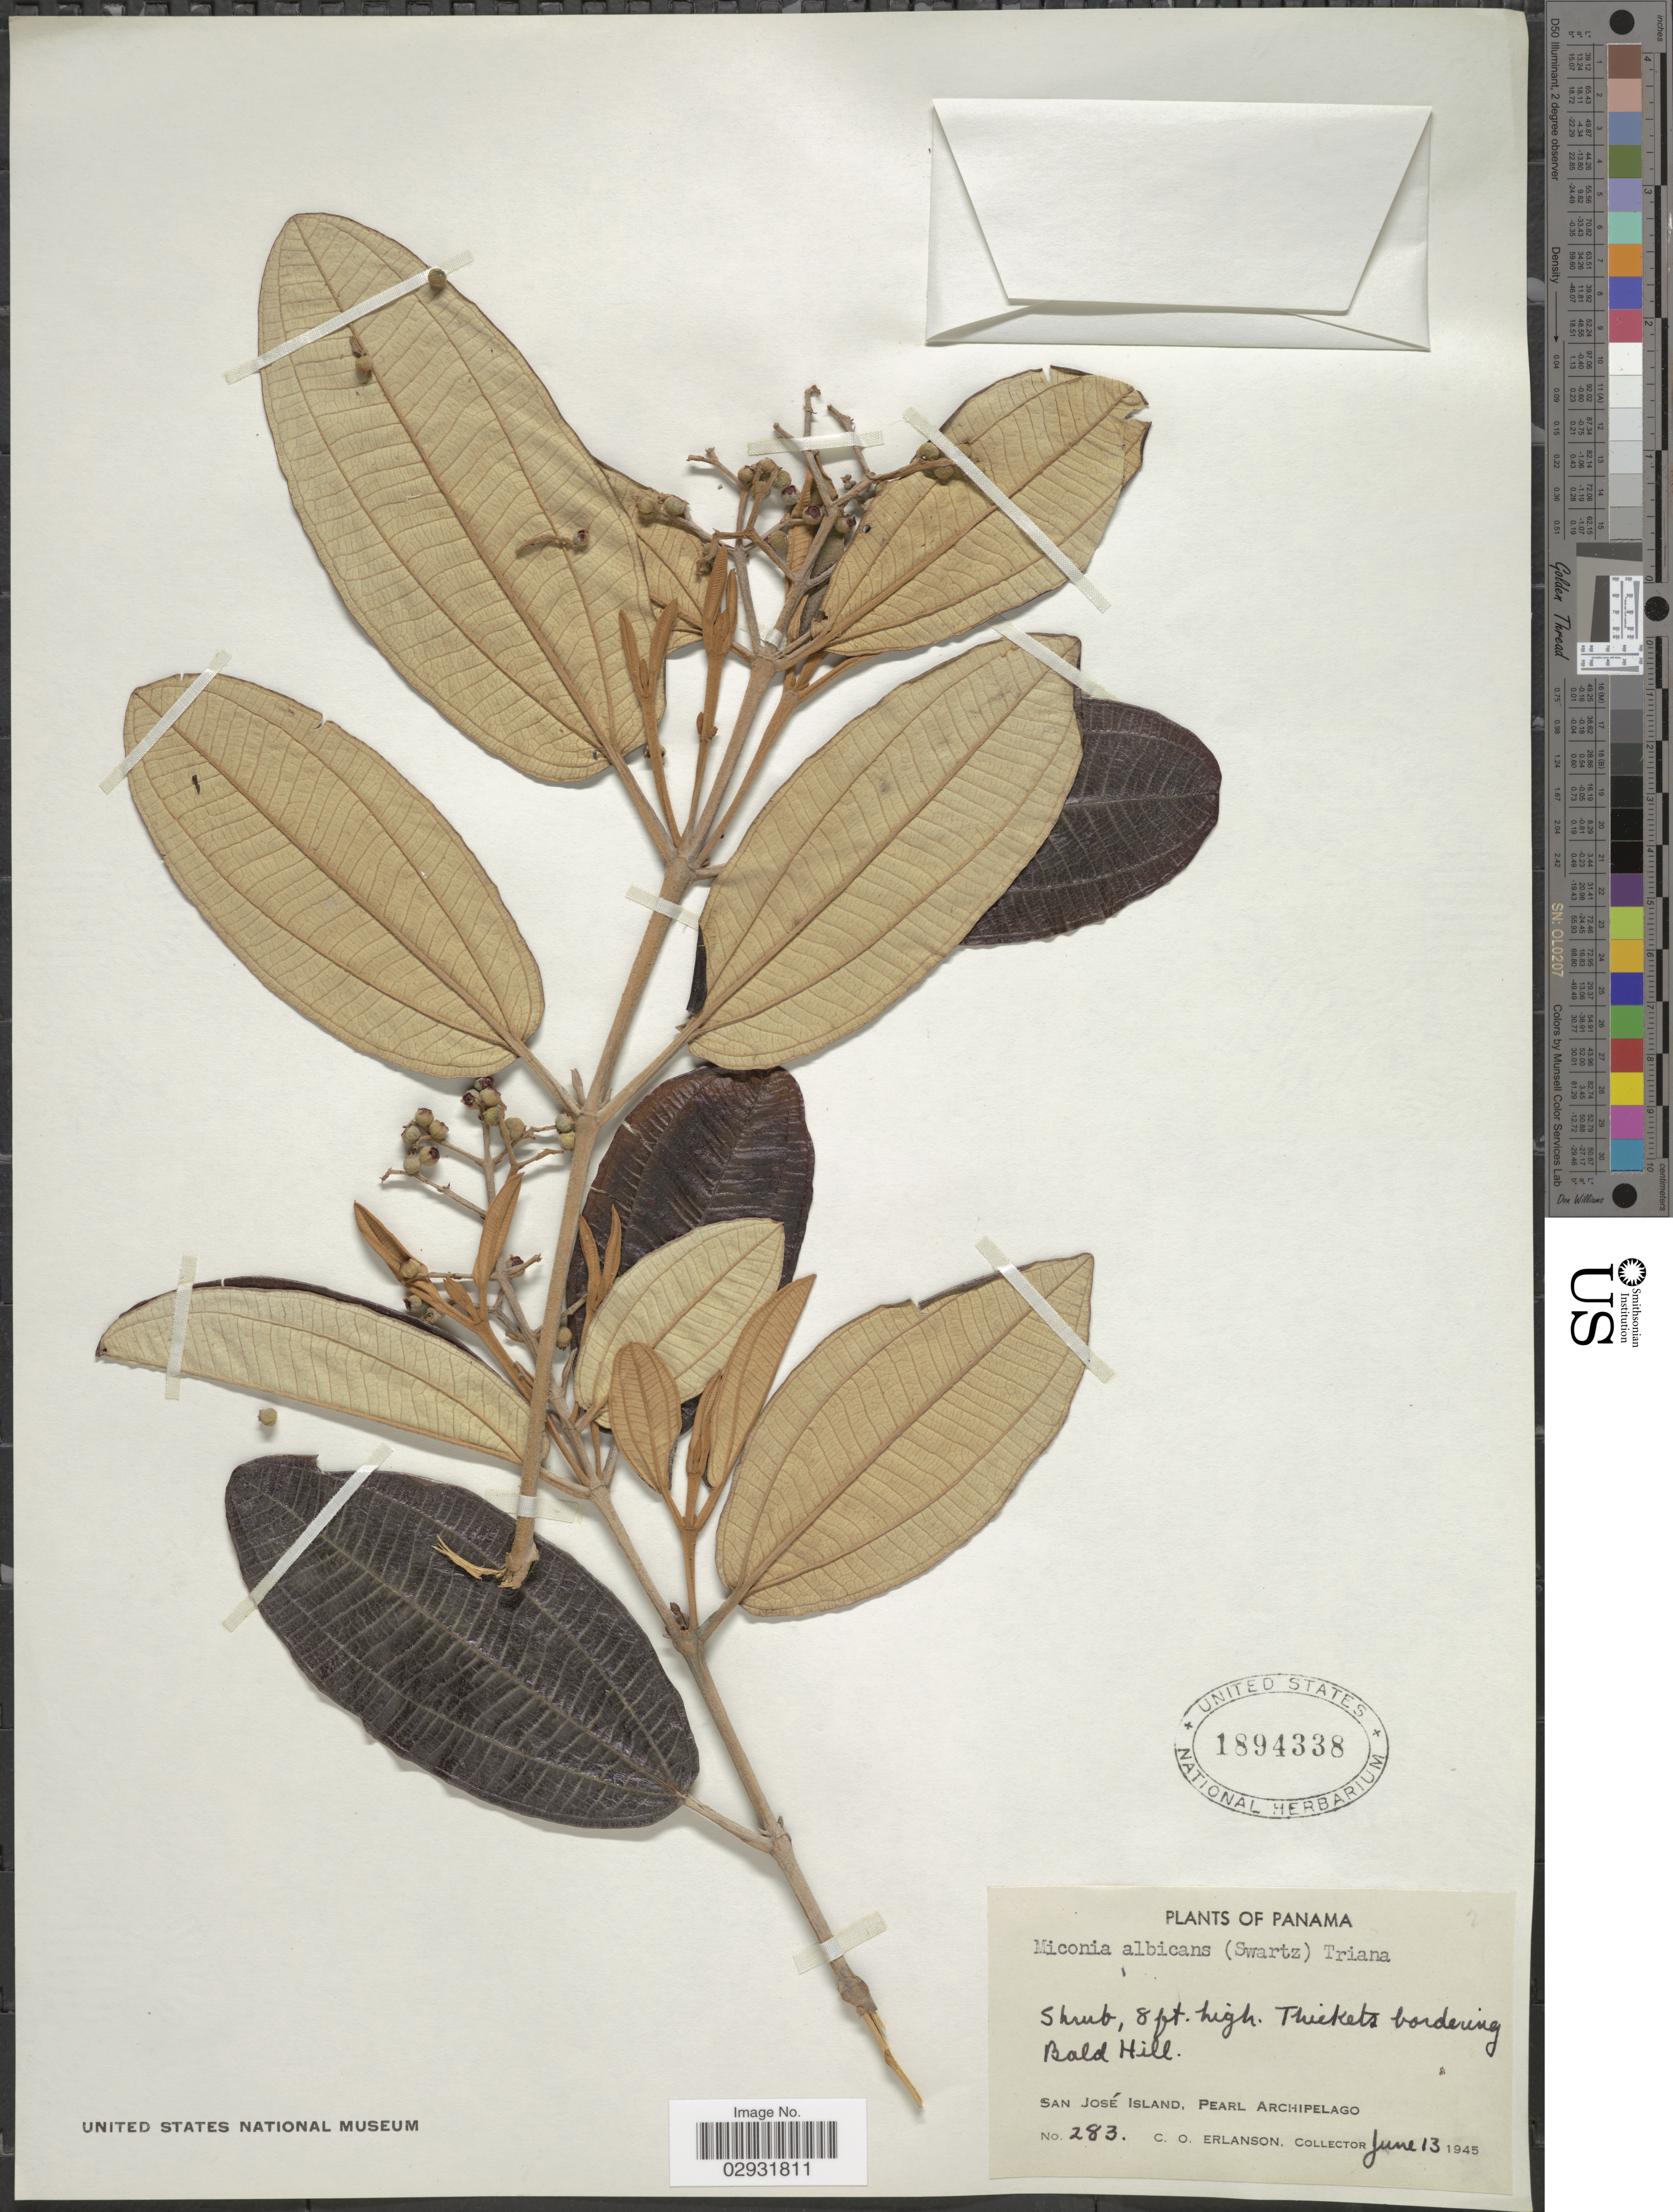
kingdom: Plantae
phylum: Tracheophyta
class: Magnoliopsida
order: Myrtales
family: Melastomataceae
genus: Miconia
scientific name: Miconia albicans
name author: (Sw.) Steud.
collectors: C. O. Erlanson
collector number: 283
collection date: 1945-06-13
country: Panama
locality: Bald Hill. San José Island. Pearl Archipelago.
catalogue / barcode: US 1894338